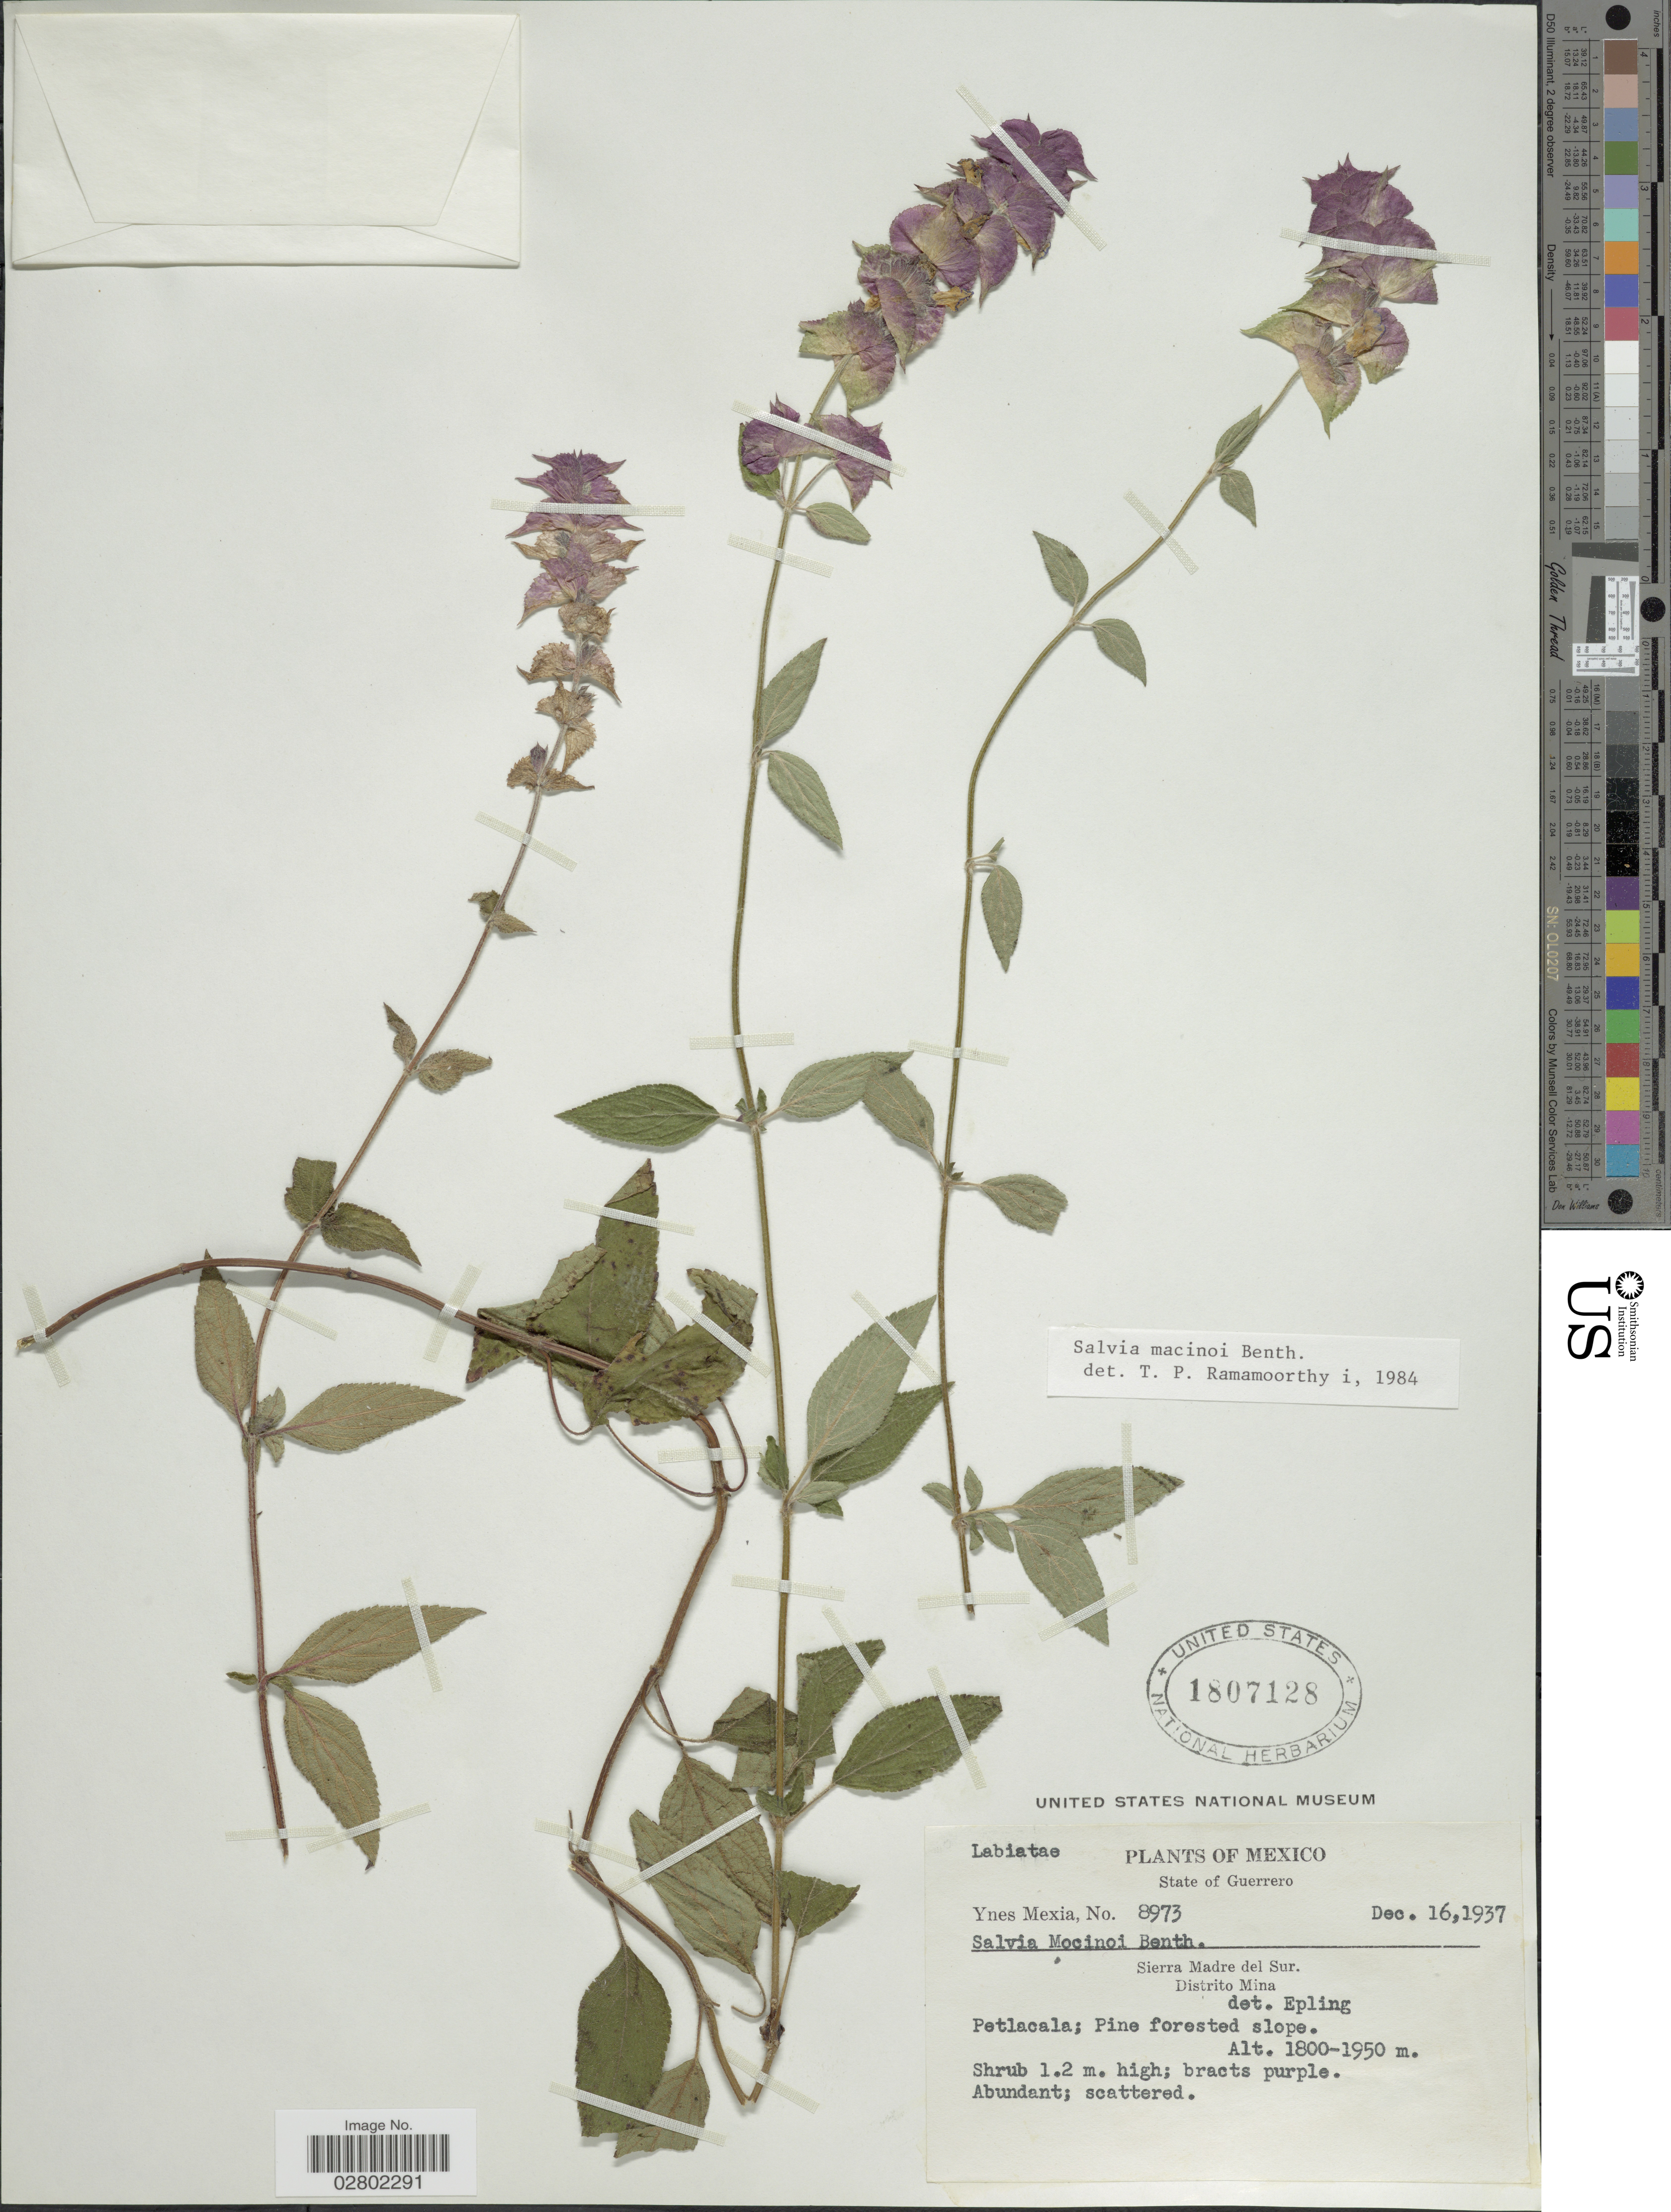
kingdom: Plantae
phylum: Tracheophyta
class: Magnoliopsida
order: Lamiales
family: Lamiaceae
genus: Salvia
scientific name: Salvia mocinoi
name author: Benth.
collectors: Y. Mexia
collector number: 8973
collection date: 1937-12-16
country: Mexico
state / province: Guerrero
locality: Sierra Madre del Sur, Distrito Mina, Petlacala.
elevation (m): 1800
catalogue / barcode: US 1807128